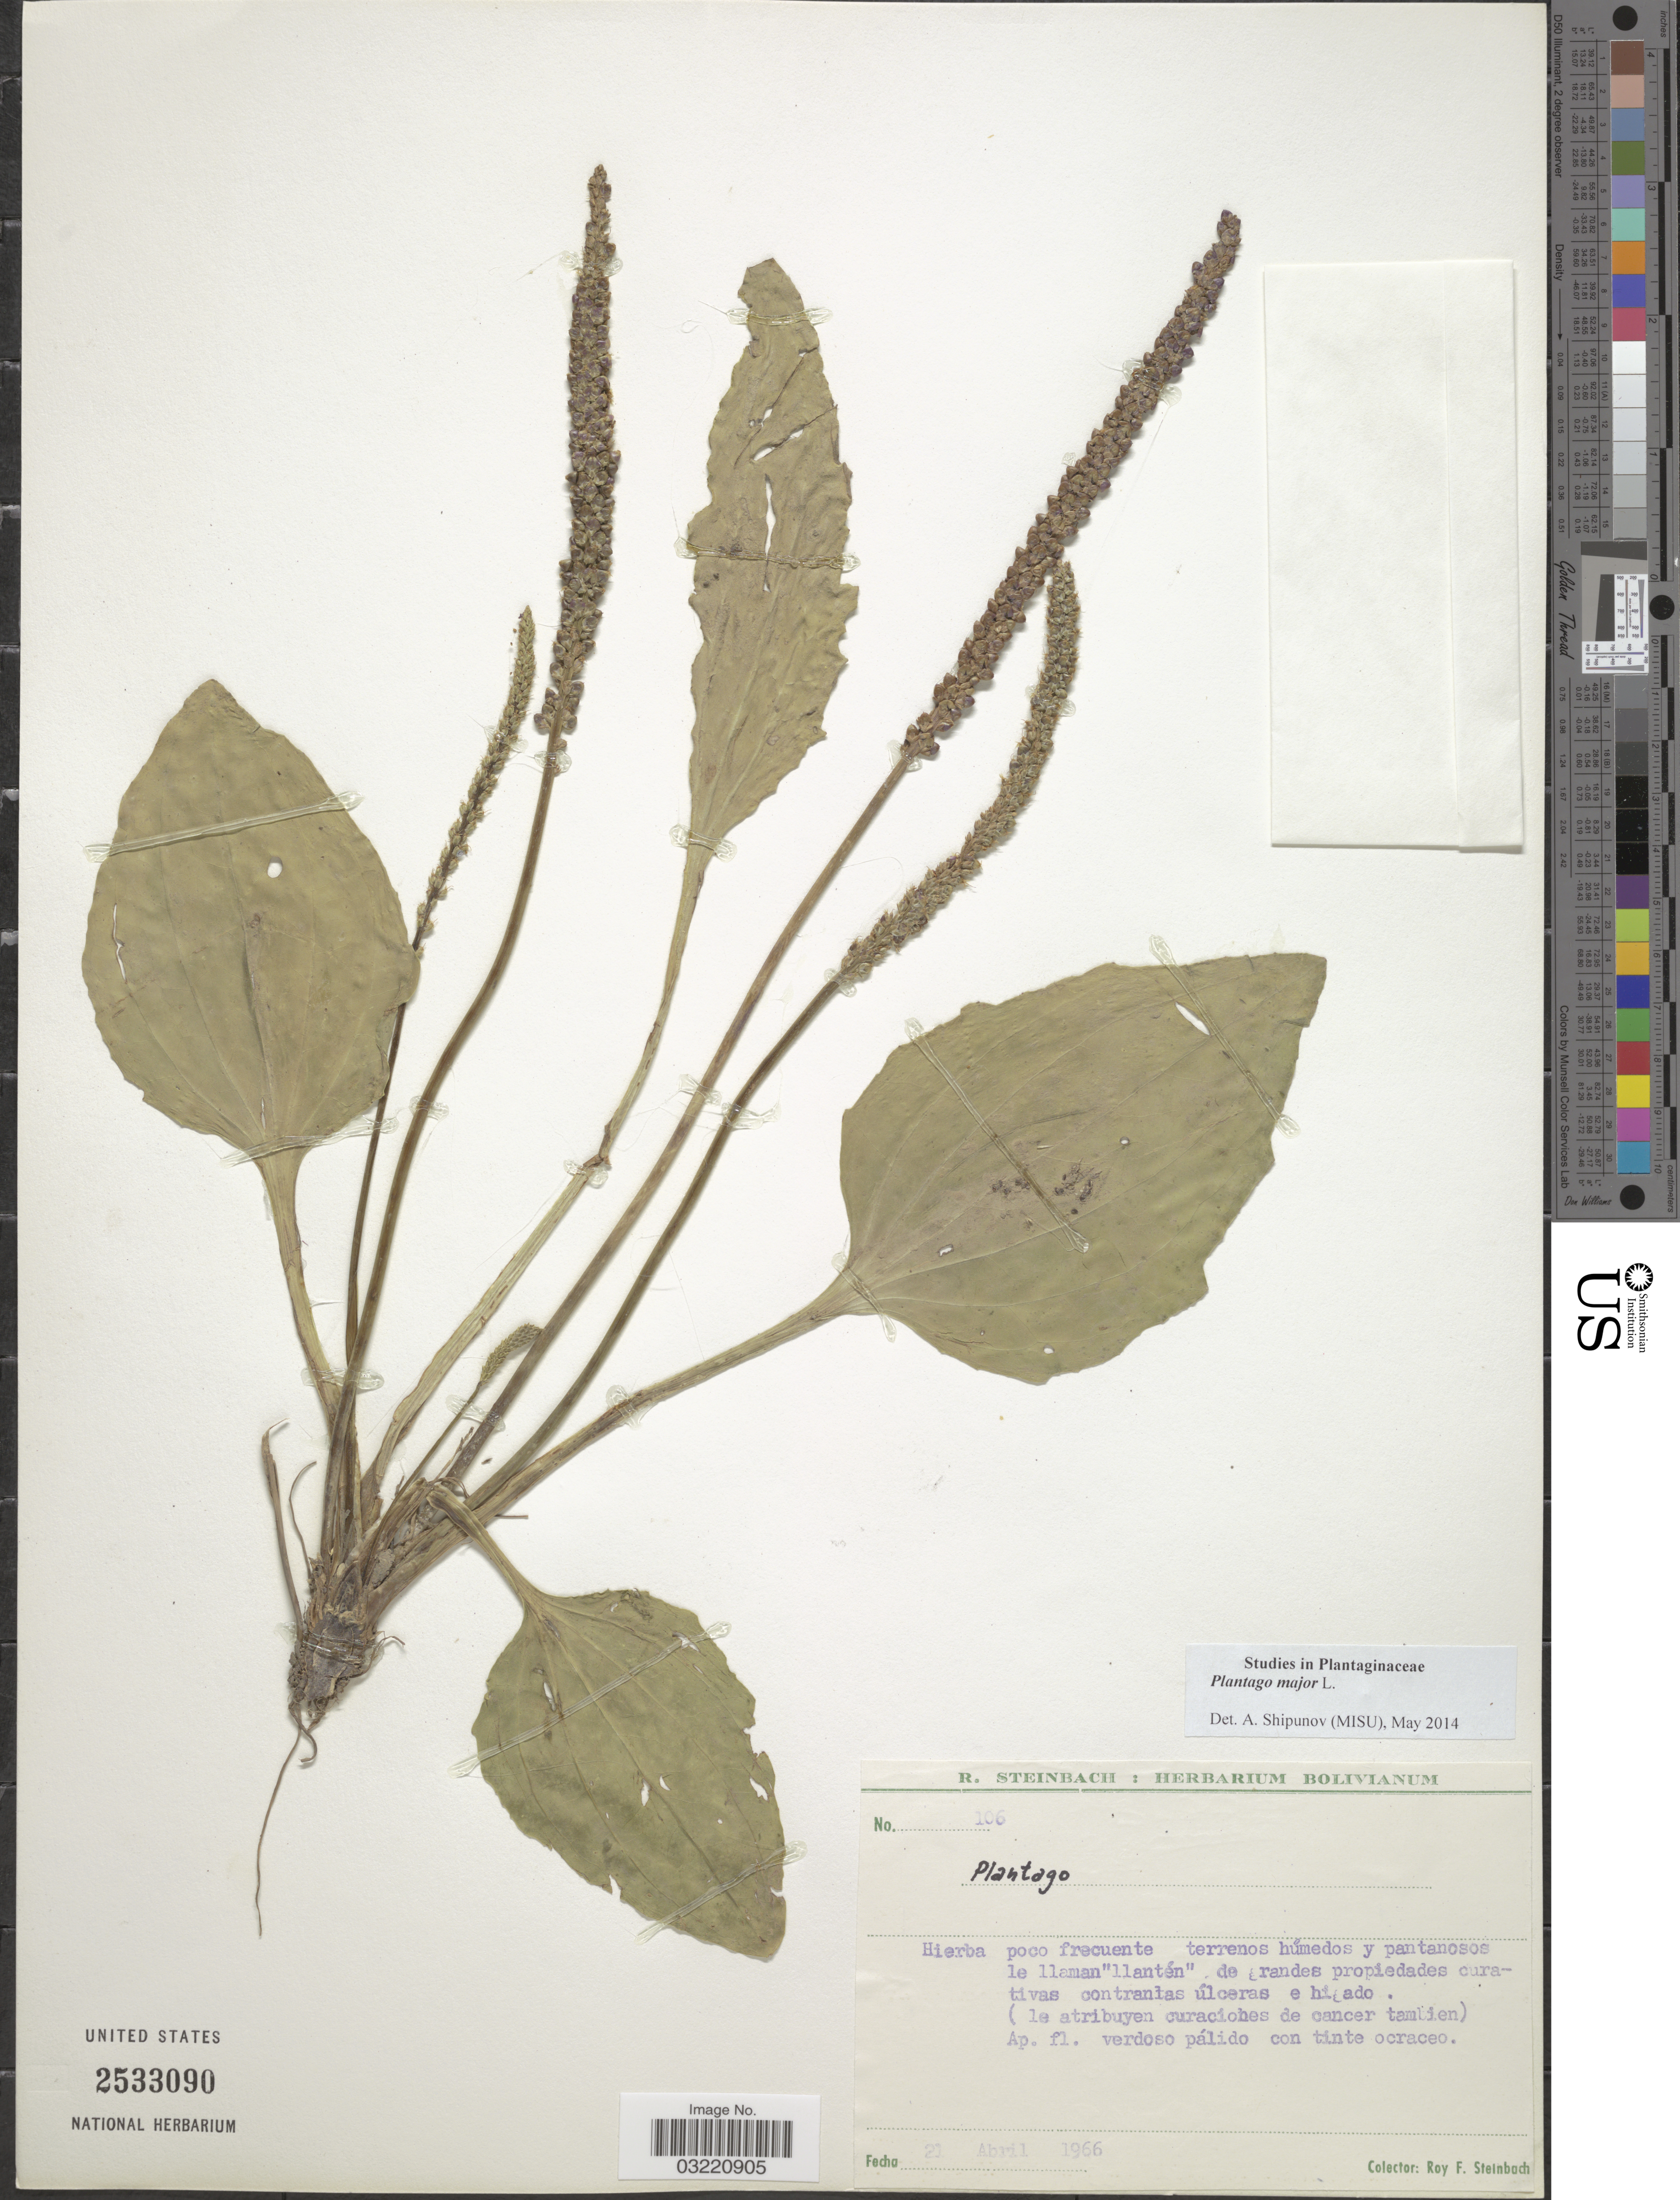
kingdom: Plantae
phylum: Tracheophyta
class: Magnoliopsida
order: Lamiales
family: Plantaginaceae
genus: Plantago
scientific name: Plantago major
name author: L.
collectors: R. F. Steinbach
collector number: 106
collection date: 1966-04-21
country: Bolivia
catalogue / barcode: US 2533090